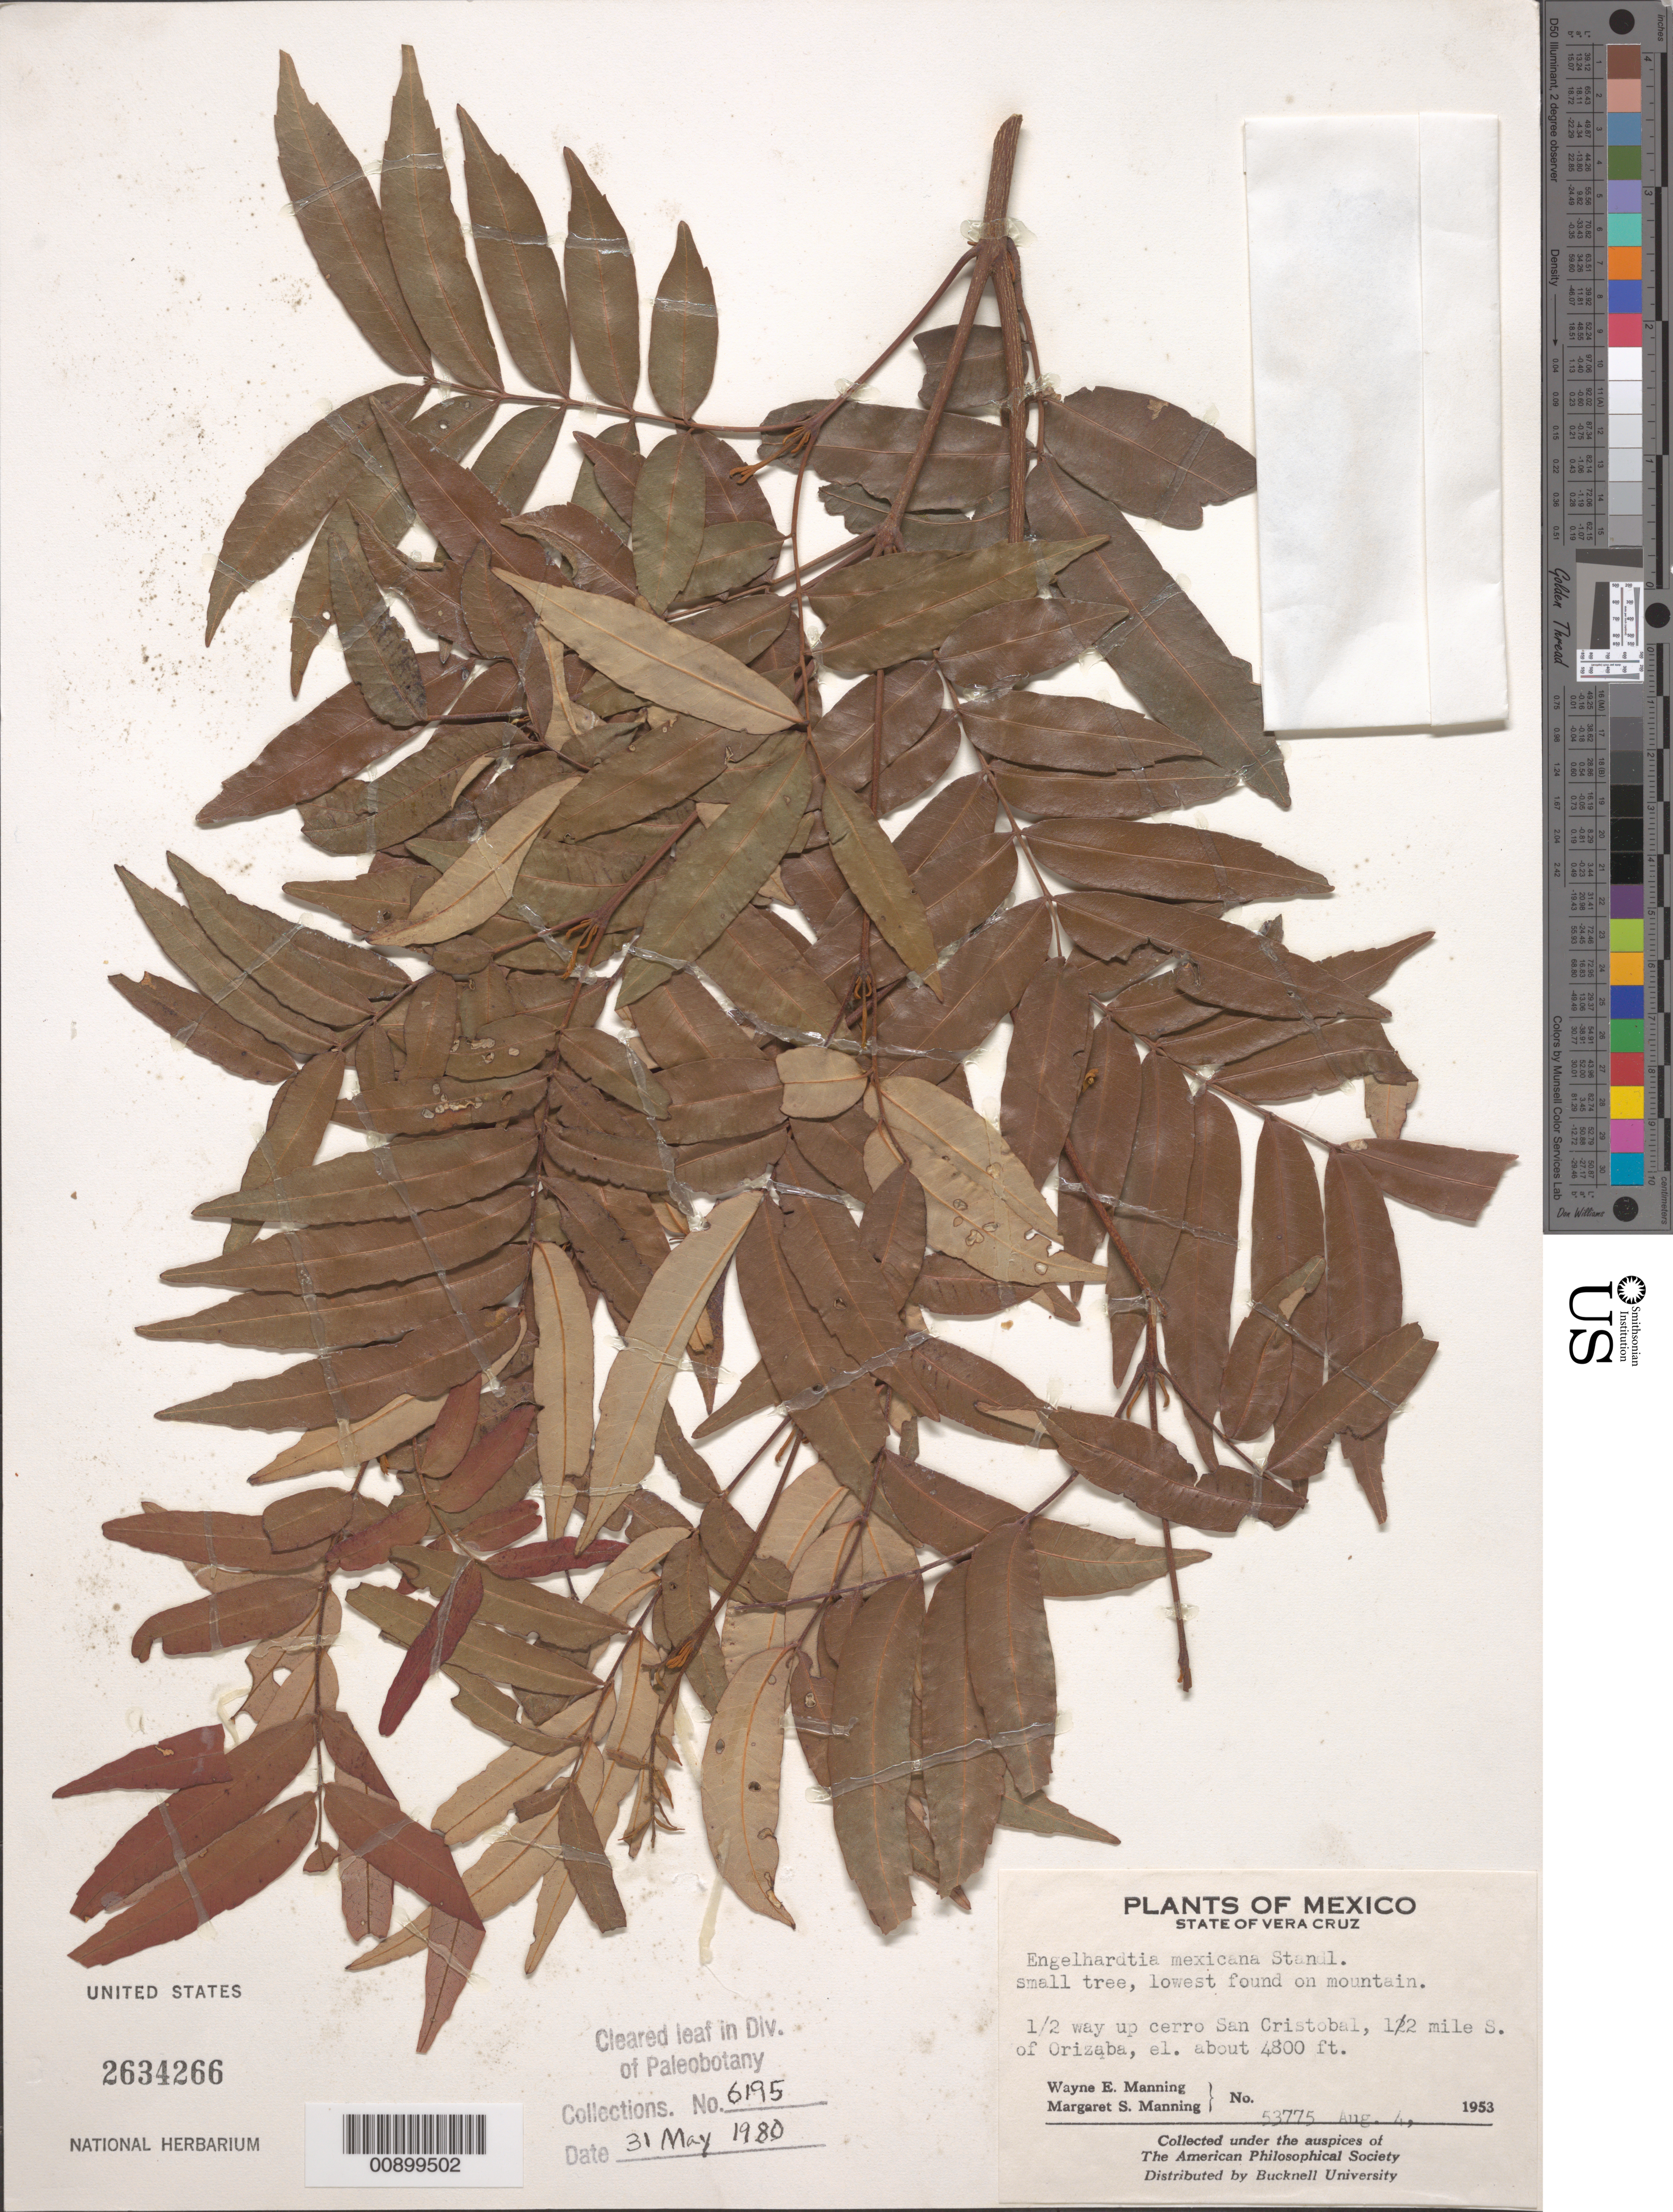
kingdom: Plantae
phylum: Tracheophyta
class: Magnoliopsida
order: Fagales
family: Juglandaceae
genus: Oreomunnea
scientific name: Oreomunnea mexicana subsp. mexicana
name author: (Standl.) J.-F. Leroy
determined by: Strong, Mark T., (BOT), Smithsonian Institution - National Museum of Natural History (UNITED STATES)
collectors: W. Manning & Manning, M. S.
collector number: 53775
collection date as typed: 04 Aug 1953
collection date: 1953-08-04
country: Mexico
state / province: Veracruz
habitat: On mountain.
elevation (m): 1463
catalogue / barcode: US 2634266